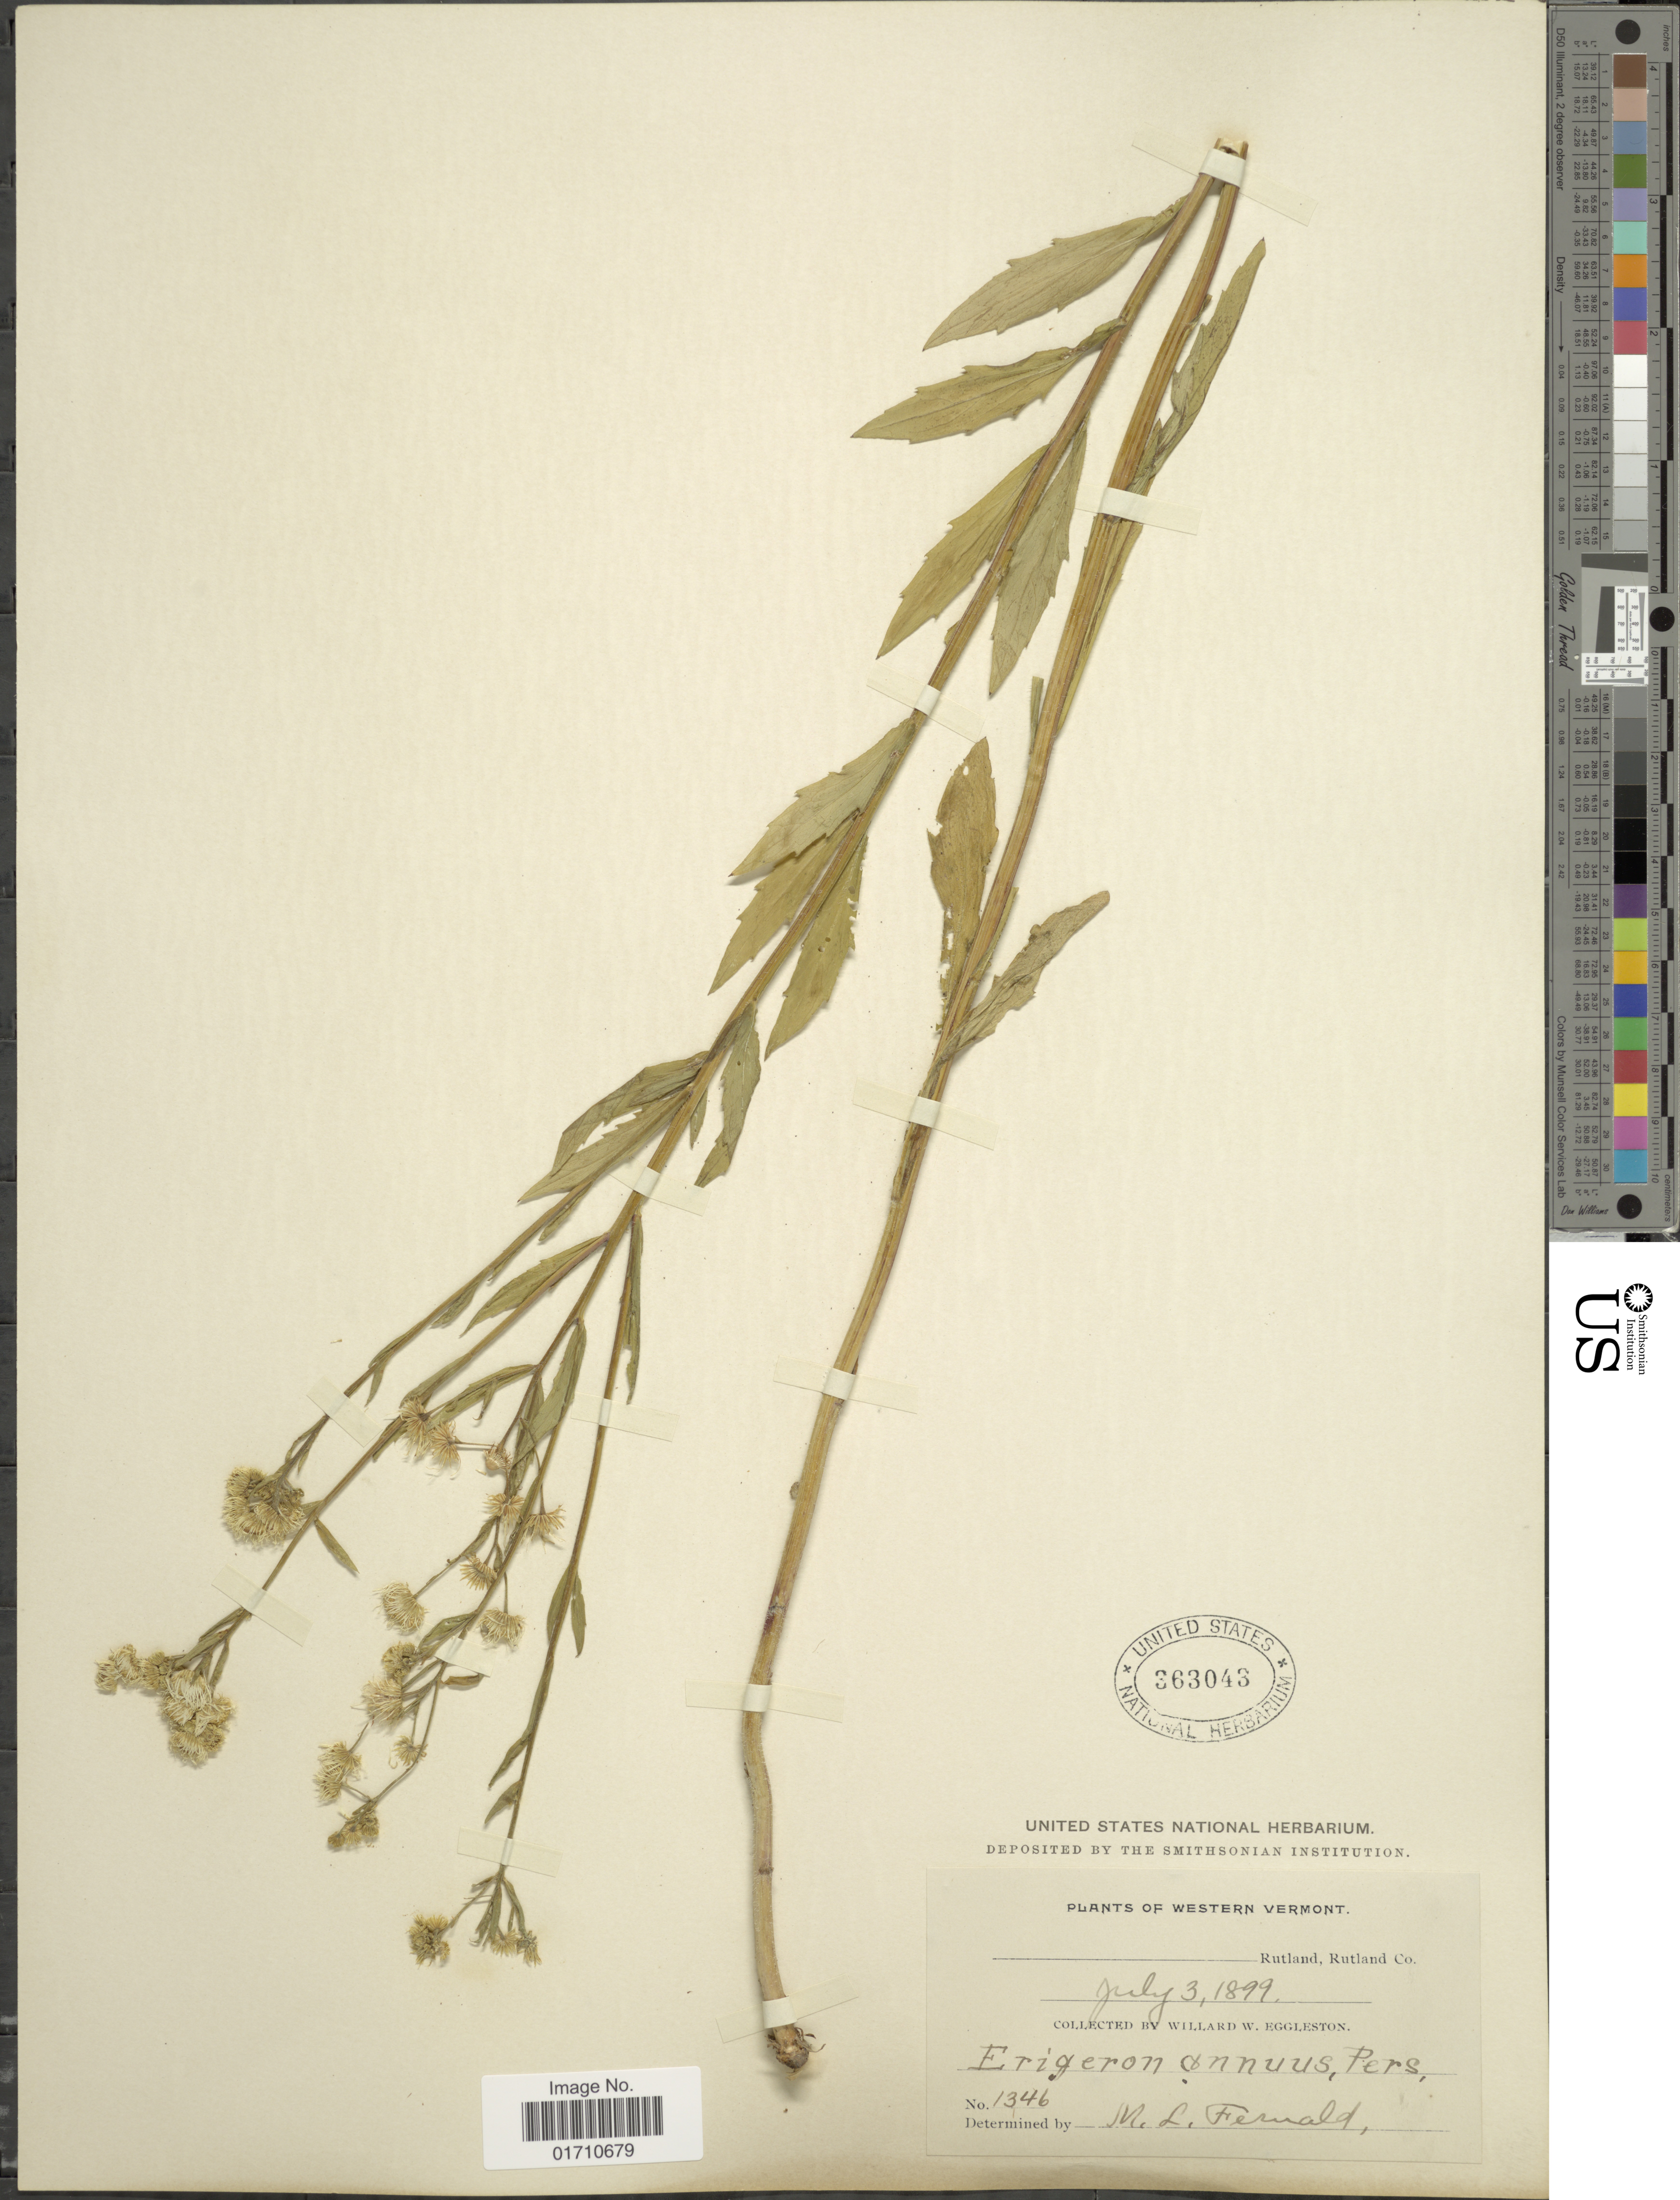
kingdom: Plantae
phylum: Tracheophyta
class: Magnoliopsida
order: Asterales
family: Asteraceae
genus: Erigeron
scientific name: Erigeron annuus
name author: (L.) Pers.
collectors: W. W. Eggleston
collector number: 1346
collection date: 1899-07-03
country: United States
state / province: Vermont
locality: Western Vermont, Rutland, Rutland Co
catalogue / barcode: US 363043